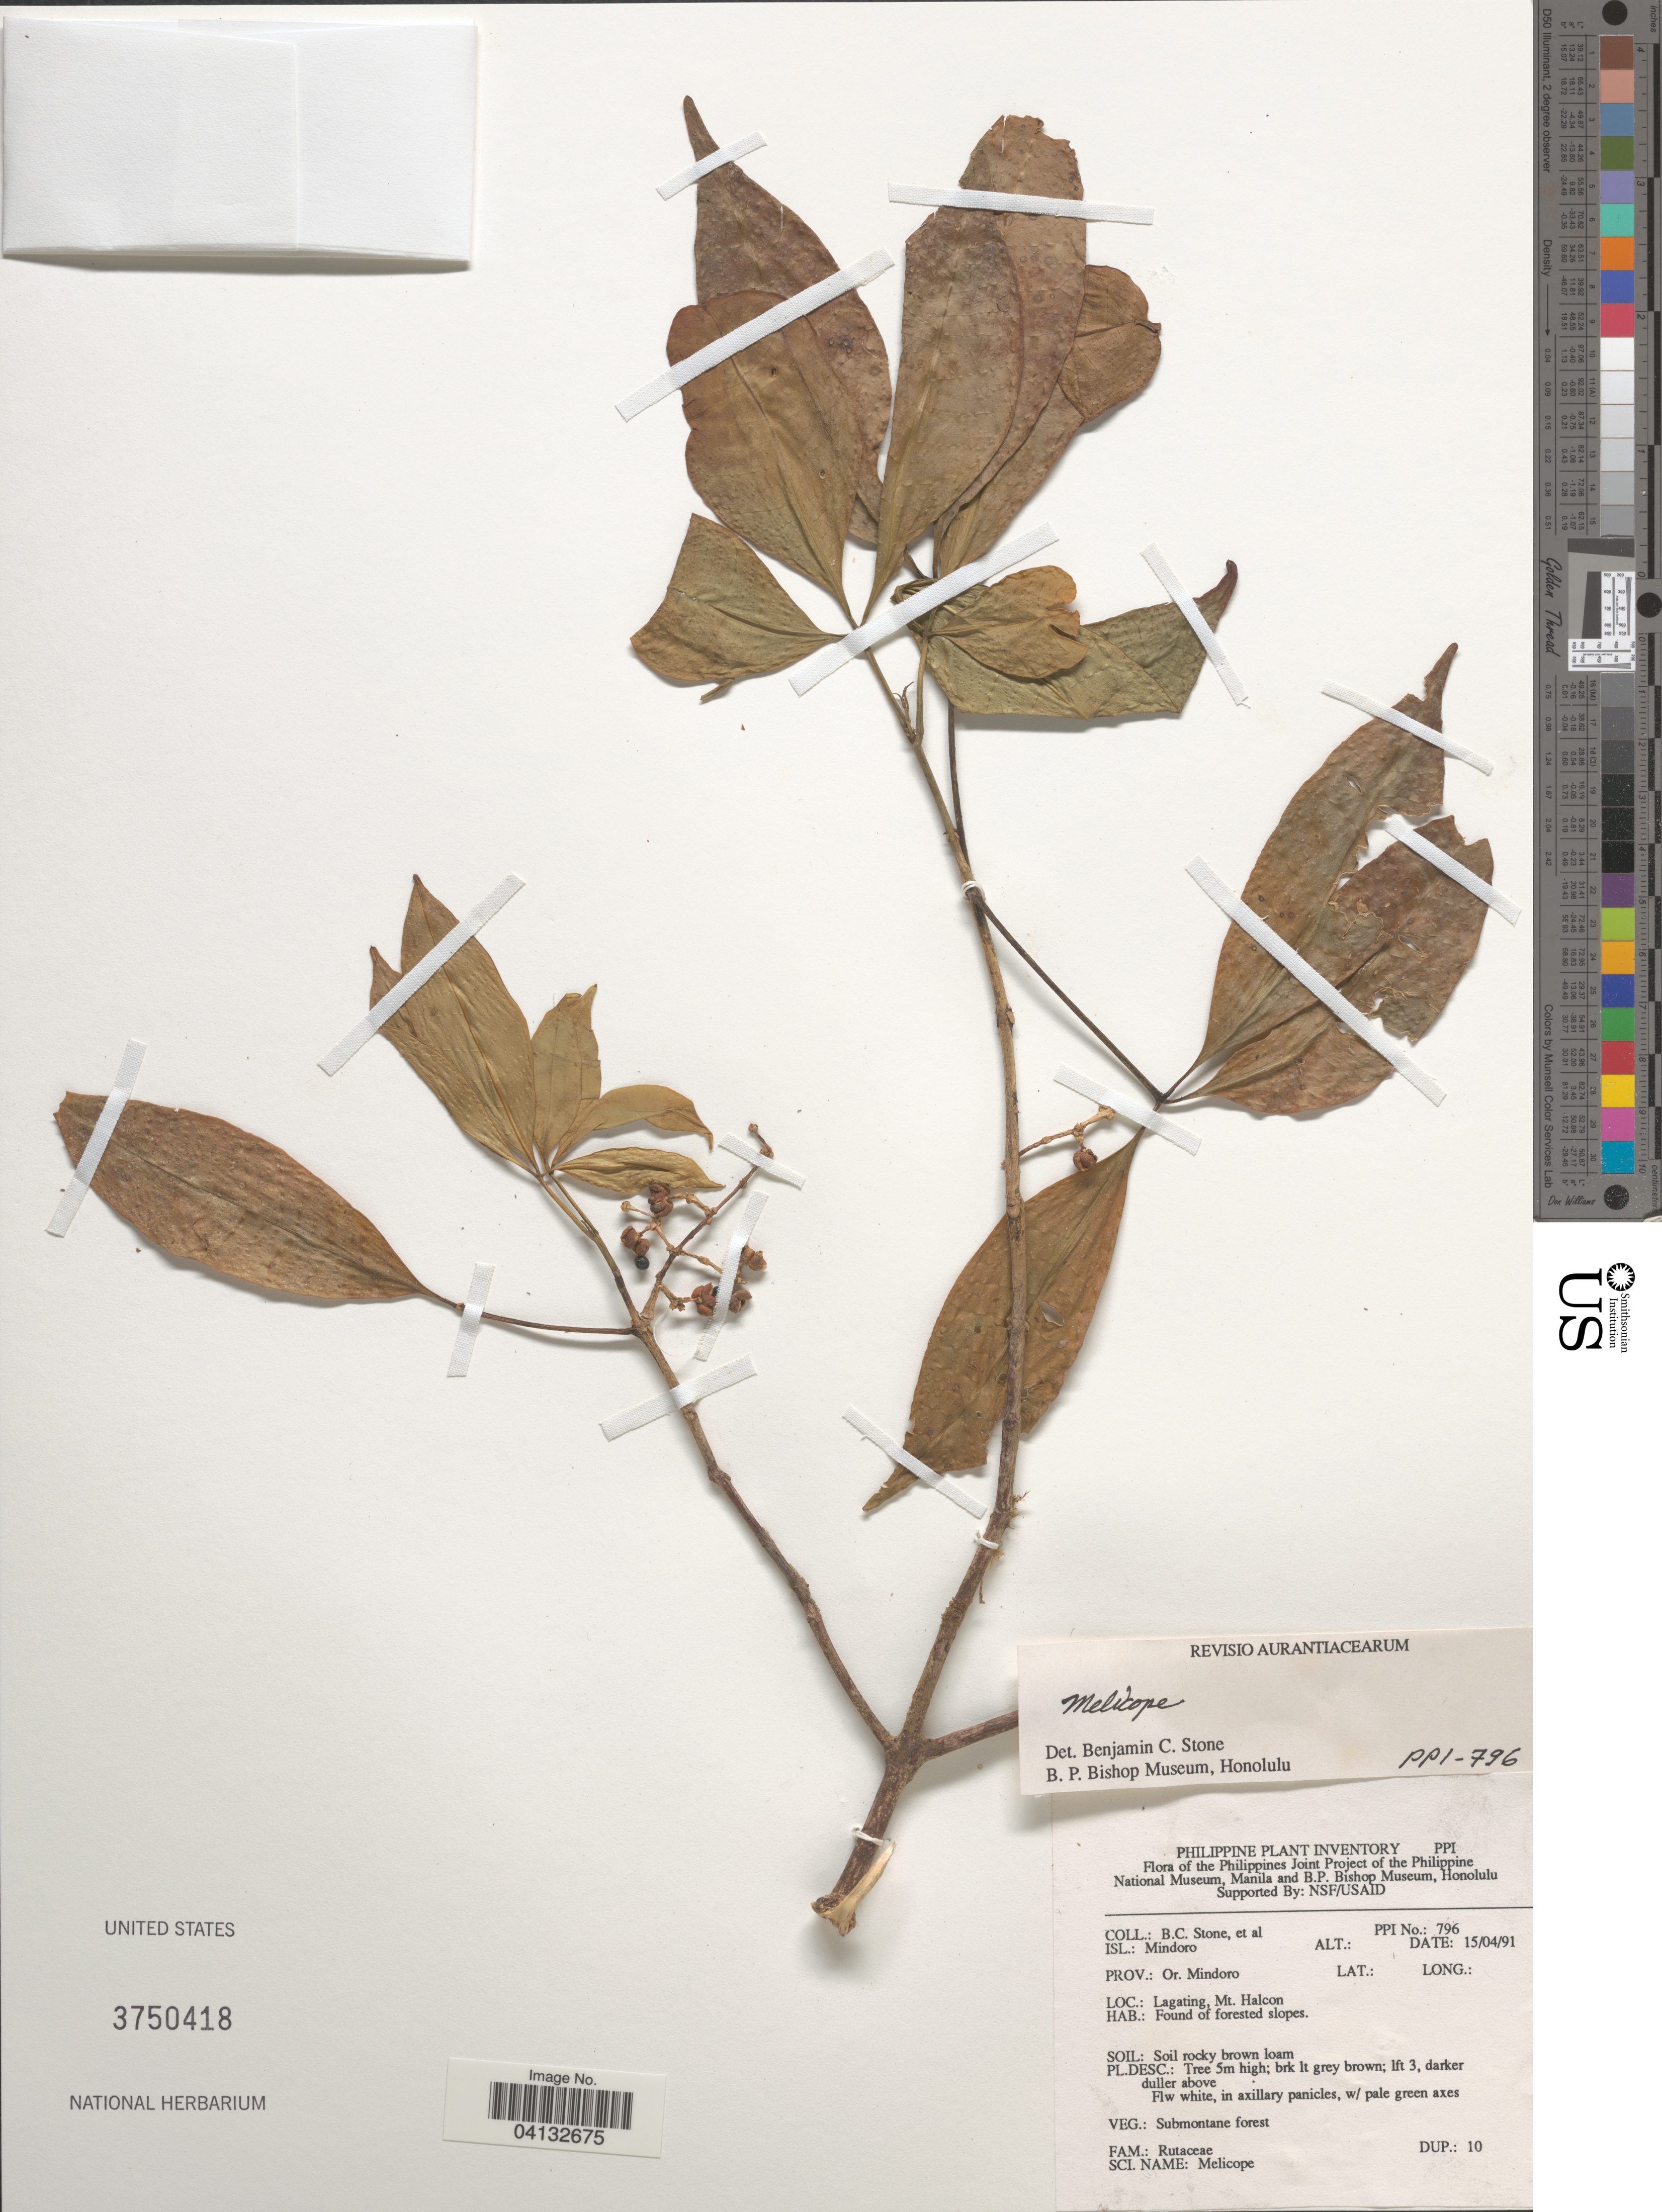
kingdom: Plantae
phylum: Tracheophyta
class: Magnoliopsida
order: Sapindales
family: Rutaceae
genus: Melicope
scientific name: Melicope sp.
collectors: B. C. Stone & et al.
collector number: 796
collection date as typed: Transcribed d/m/y: 15/4/91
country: Philippines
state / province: Mimaropa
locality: Isl.: Mindoro. Prov.: Or. Mindoro. Lagating, Mt. Halcon. Of forested slopes.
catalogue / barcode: US 3750418